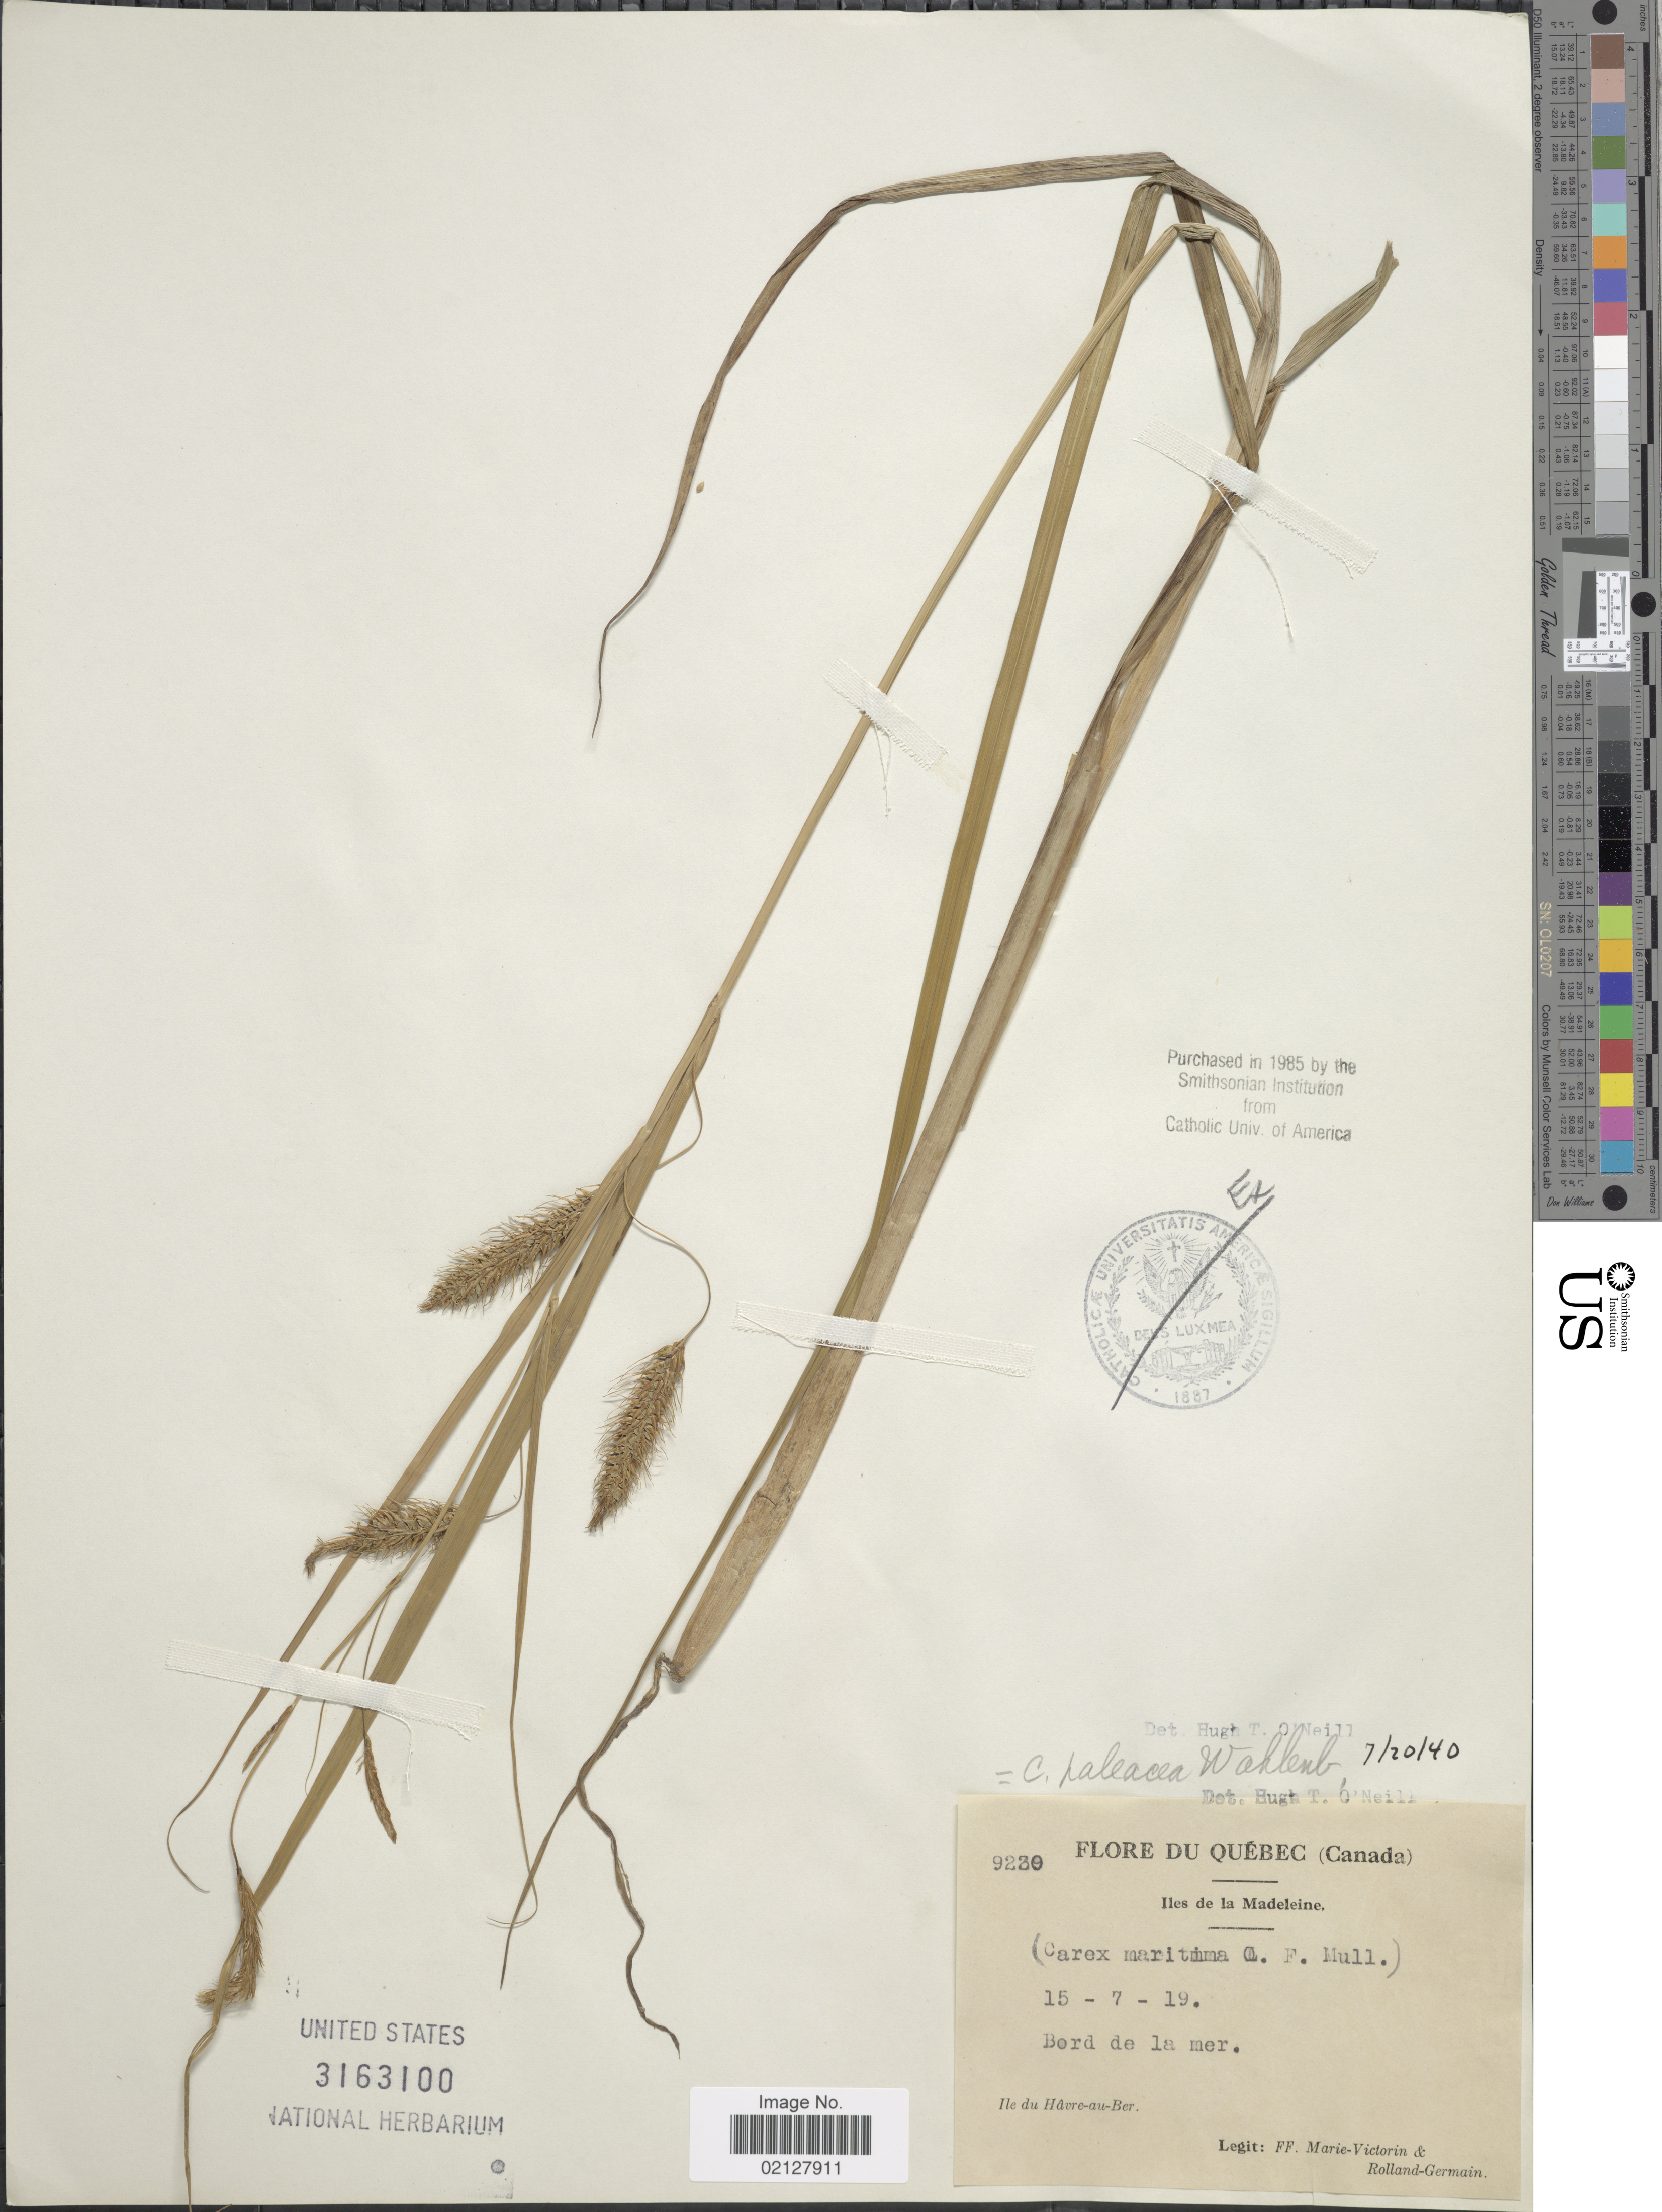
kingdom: Plantae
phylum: Tracheophyta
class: Liliopsida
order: Poales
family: Cyperaceae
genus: Carex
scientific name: Carex paleacea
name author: Schreb. ex Wahlenb.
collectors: F. Marie-Victorin & Rolland-Germain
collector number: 9230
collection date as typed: Transcribed d/m/y: 15/7/19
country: Canada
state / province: Quebec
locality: Iles de la Madeleine. Bord de la mer. Ile du Havre-au-Ber.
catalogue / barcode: US 3163100